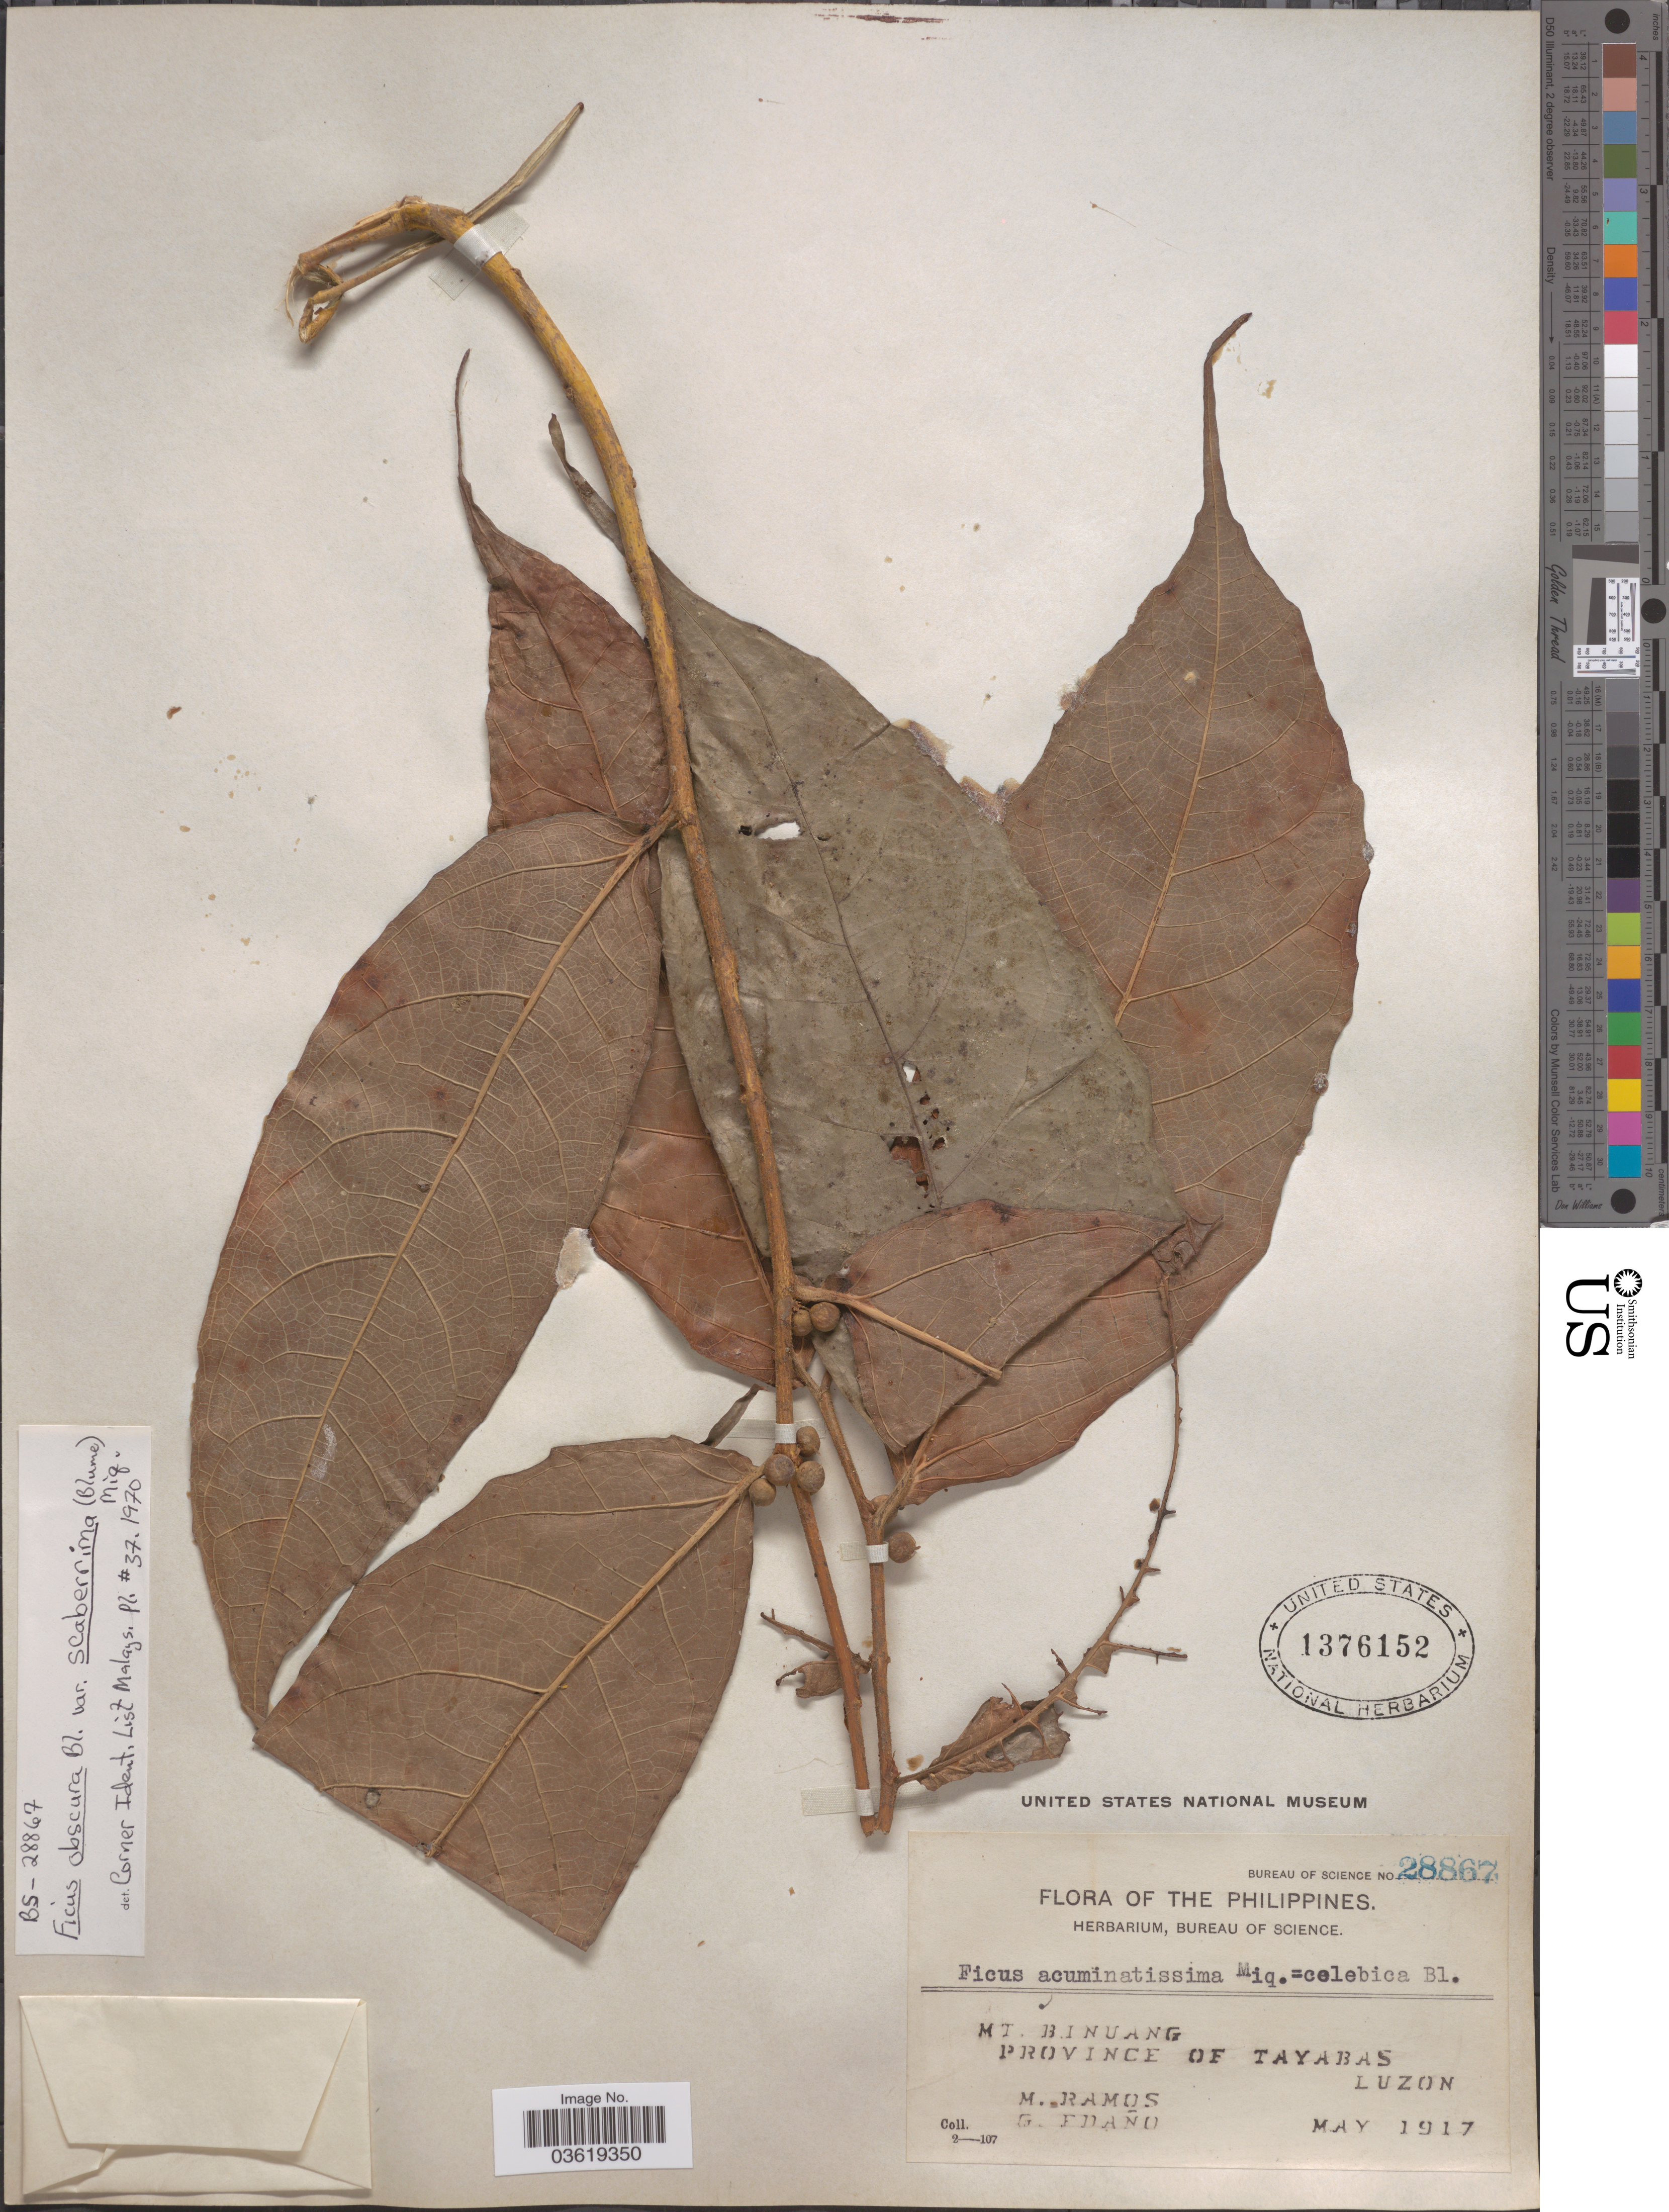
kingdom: Plantae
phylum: Tracheophyta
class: Magnoliopsida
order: Rosales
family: Moraceae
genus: Ficus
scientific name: Ficus scaberrima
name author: (Blume) Miq.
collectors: M. Ramos & G. Edaño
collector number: Bureau of Science 28867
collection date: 1917-05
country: Philippines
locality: Mt. Binuang, Province of Tayabas, Luzon.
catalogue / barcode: US 1376152